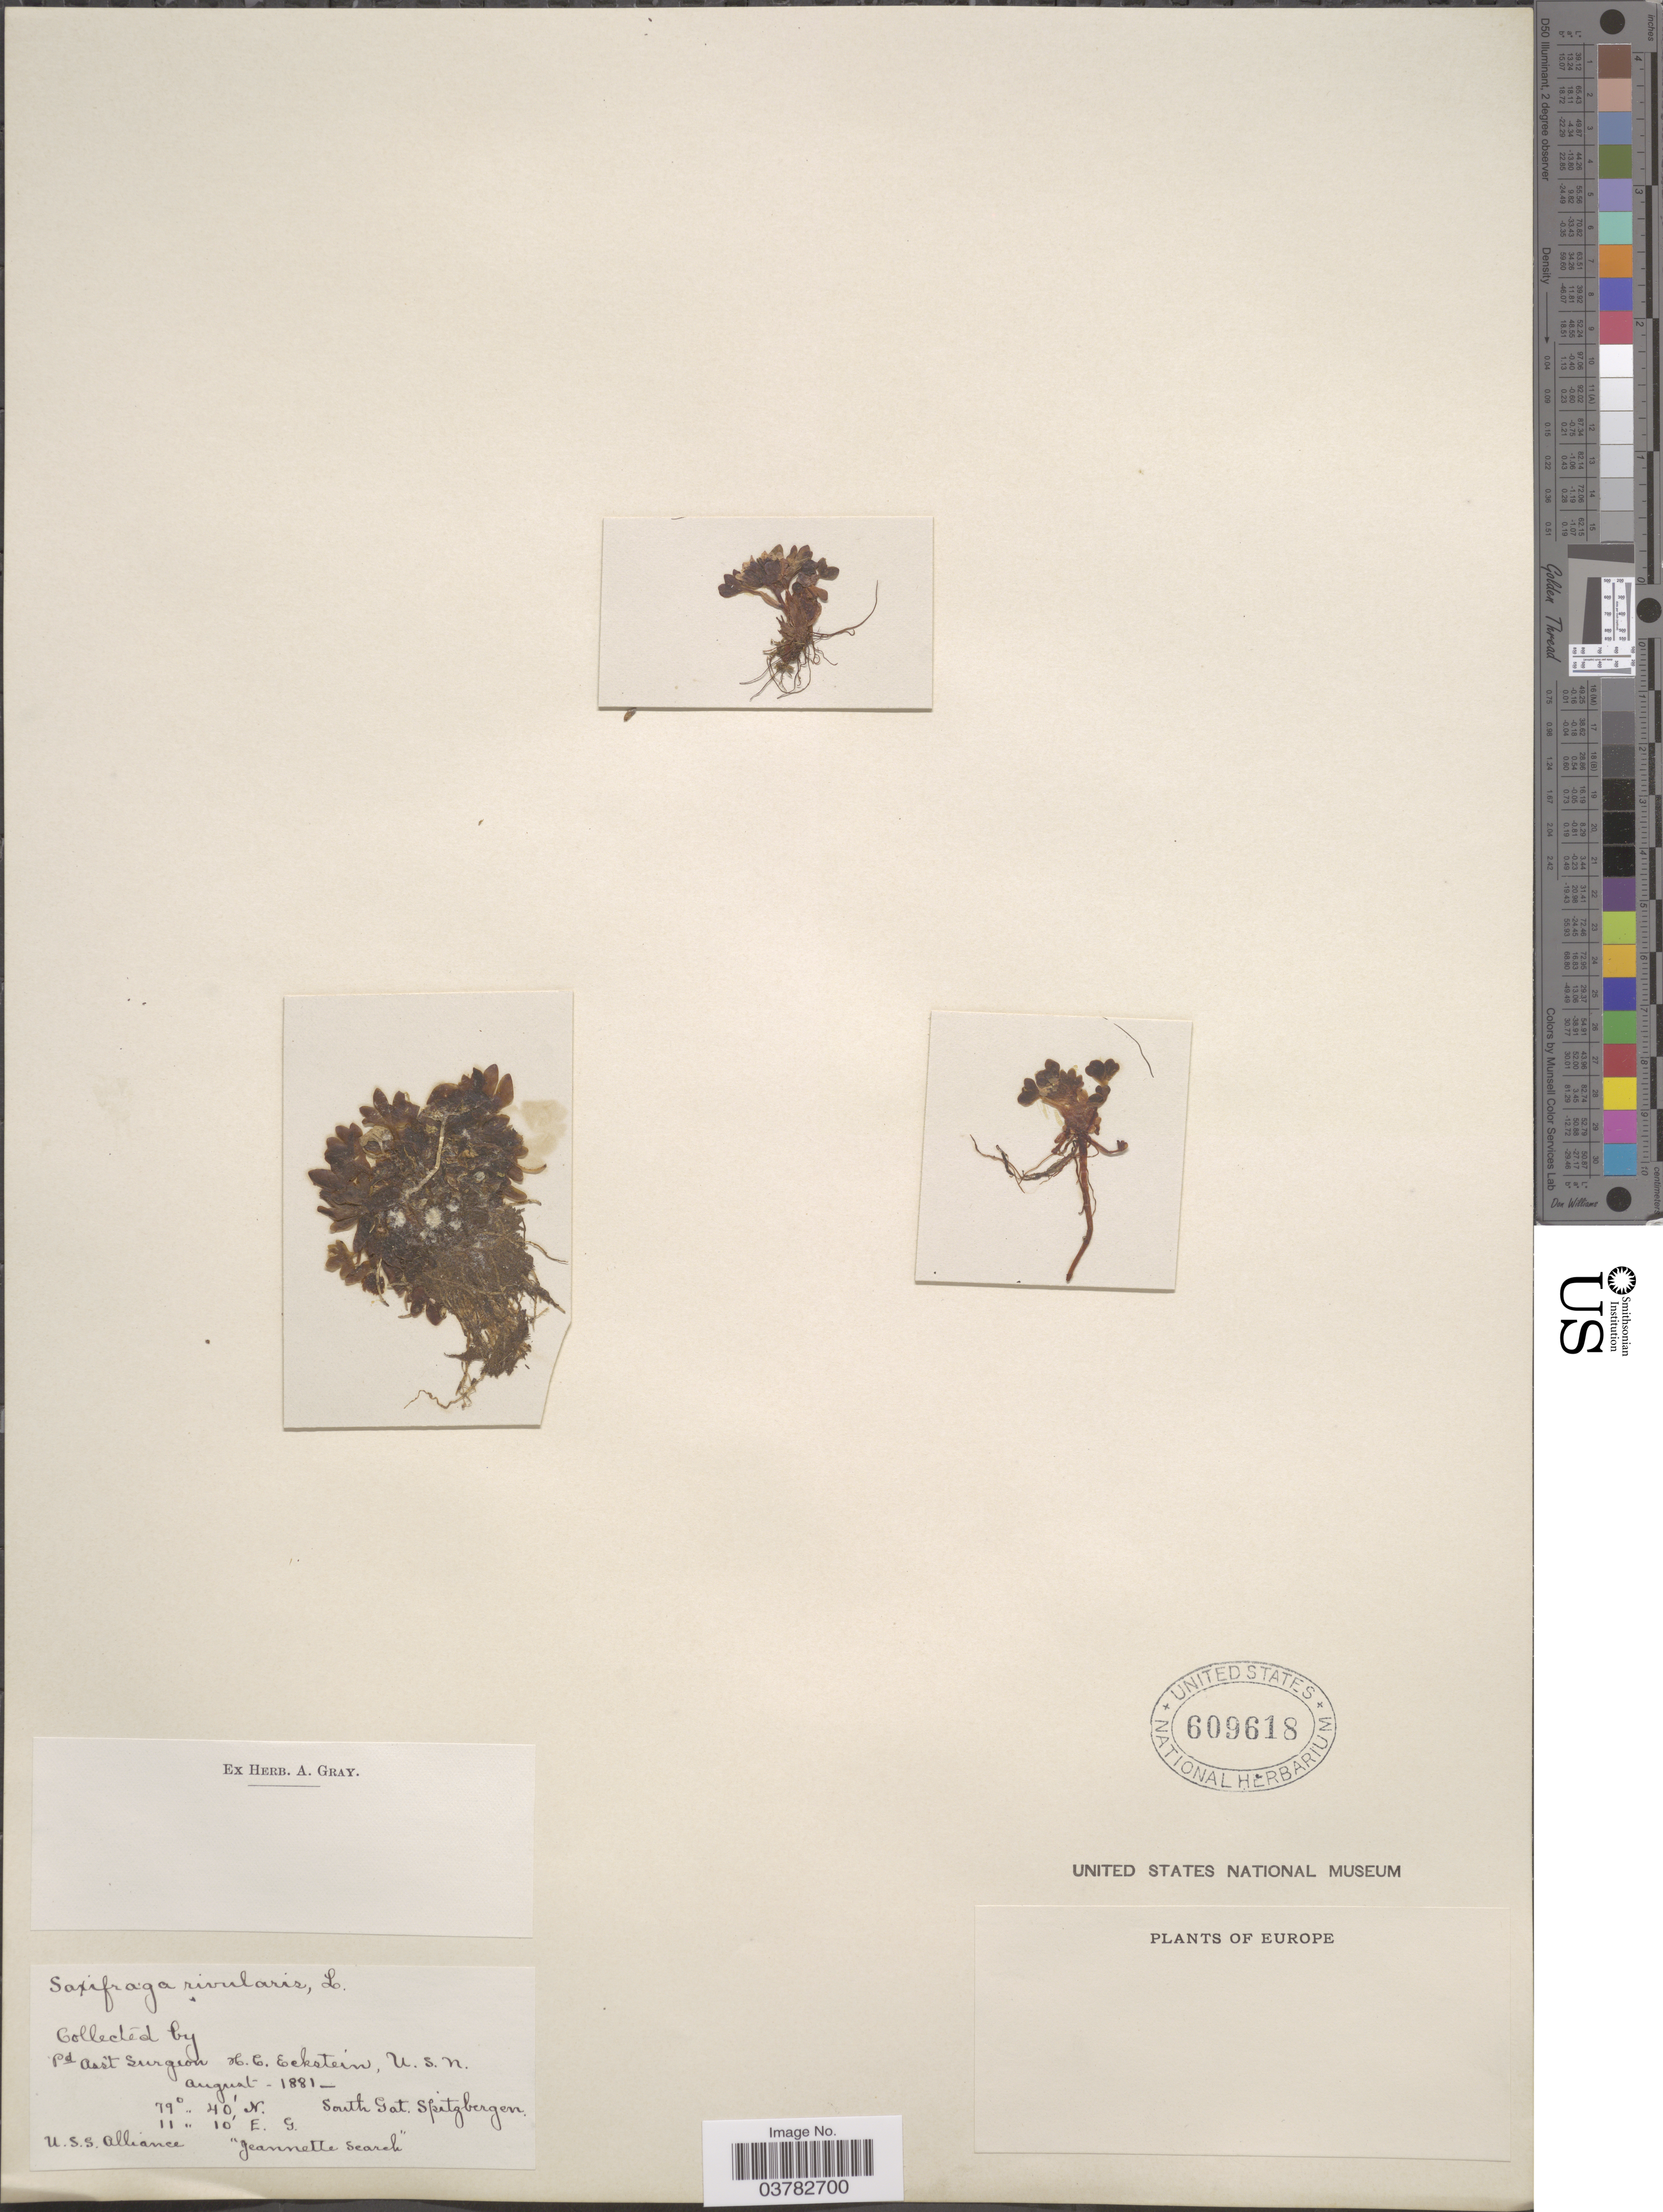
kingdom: Plantae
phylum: Tracheophyta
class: Magnoliopsida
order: Saxifragales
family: Saxifragaceae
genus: Saxifraga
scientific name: Saxifraga rivularis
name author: L.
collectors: H. Eckstein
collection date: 1881-08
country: Norway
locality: South Gat. Spitzbergen. "Jeannette Search". U.S.S. Alliance.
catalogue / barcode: US 609618